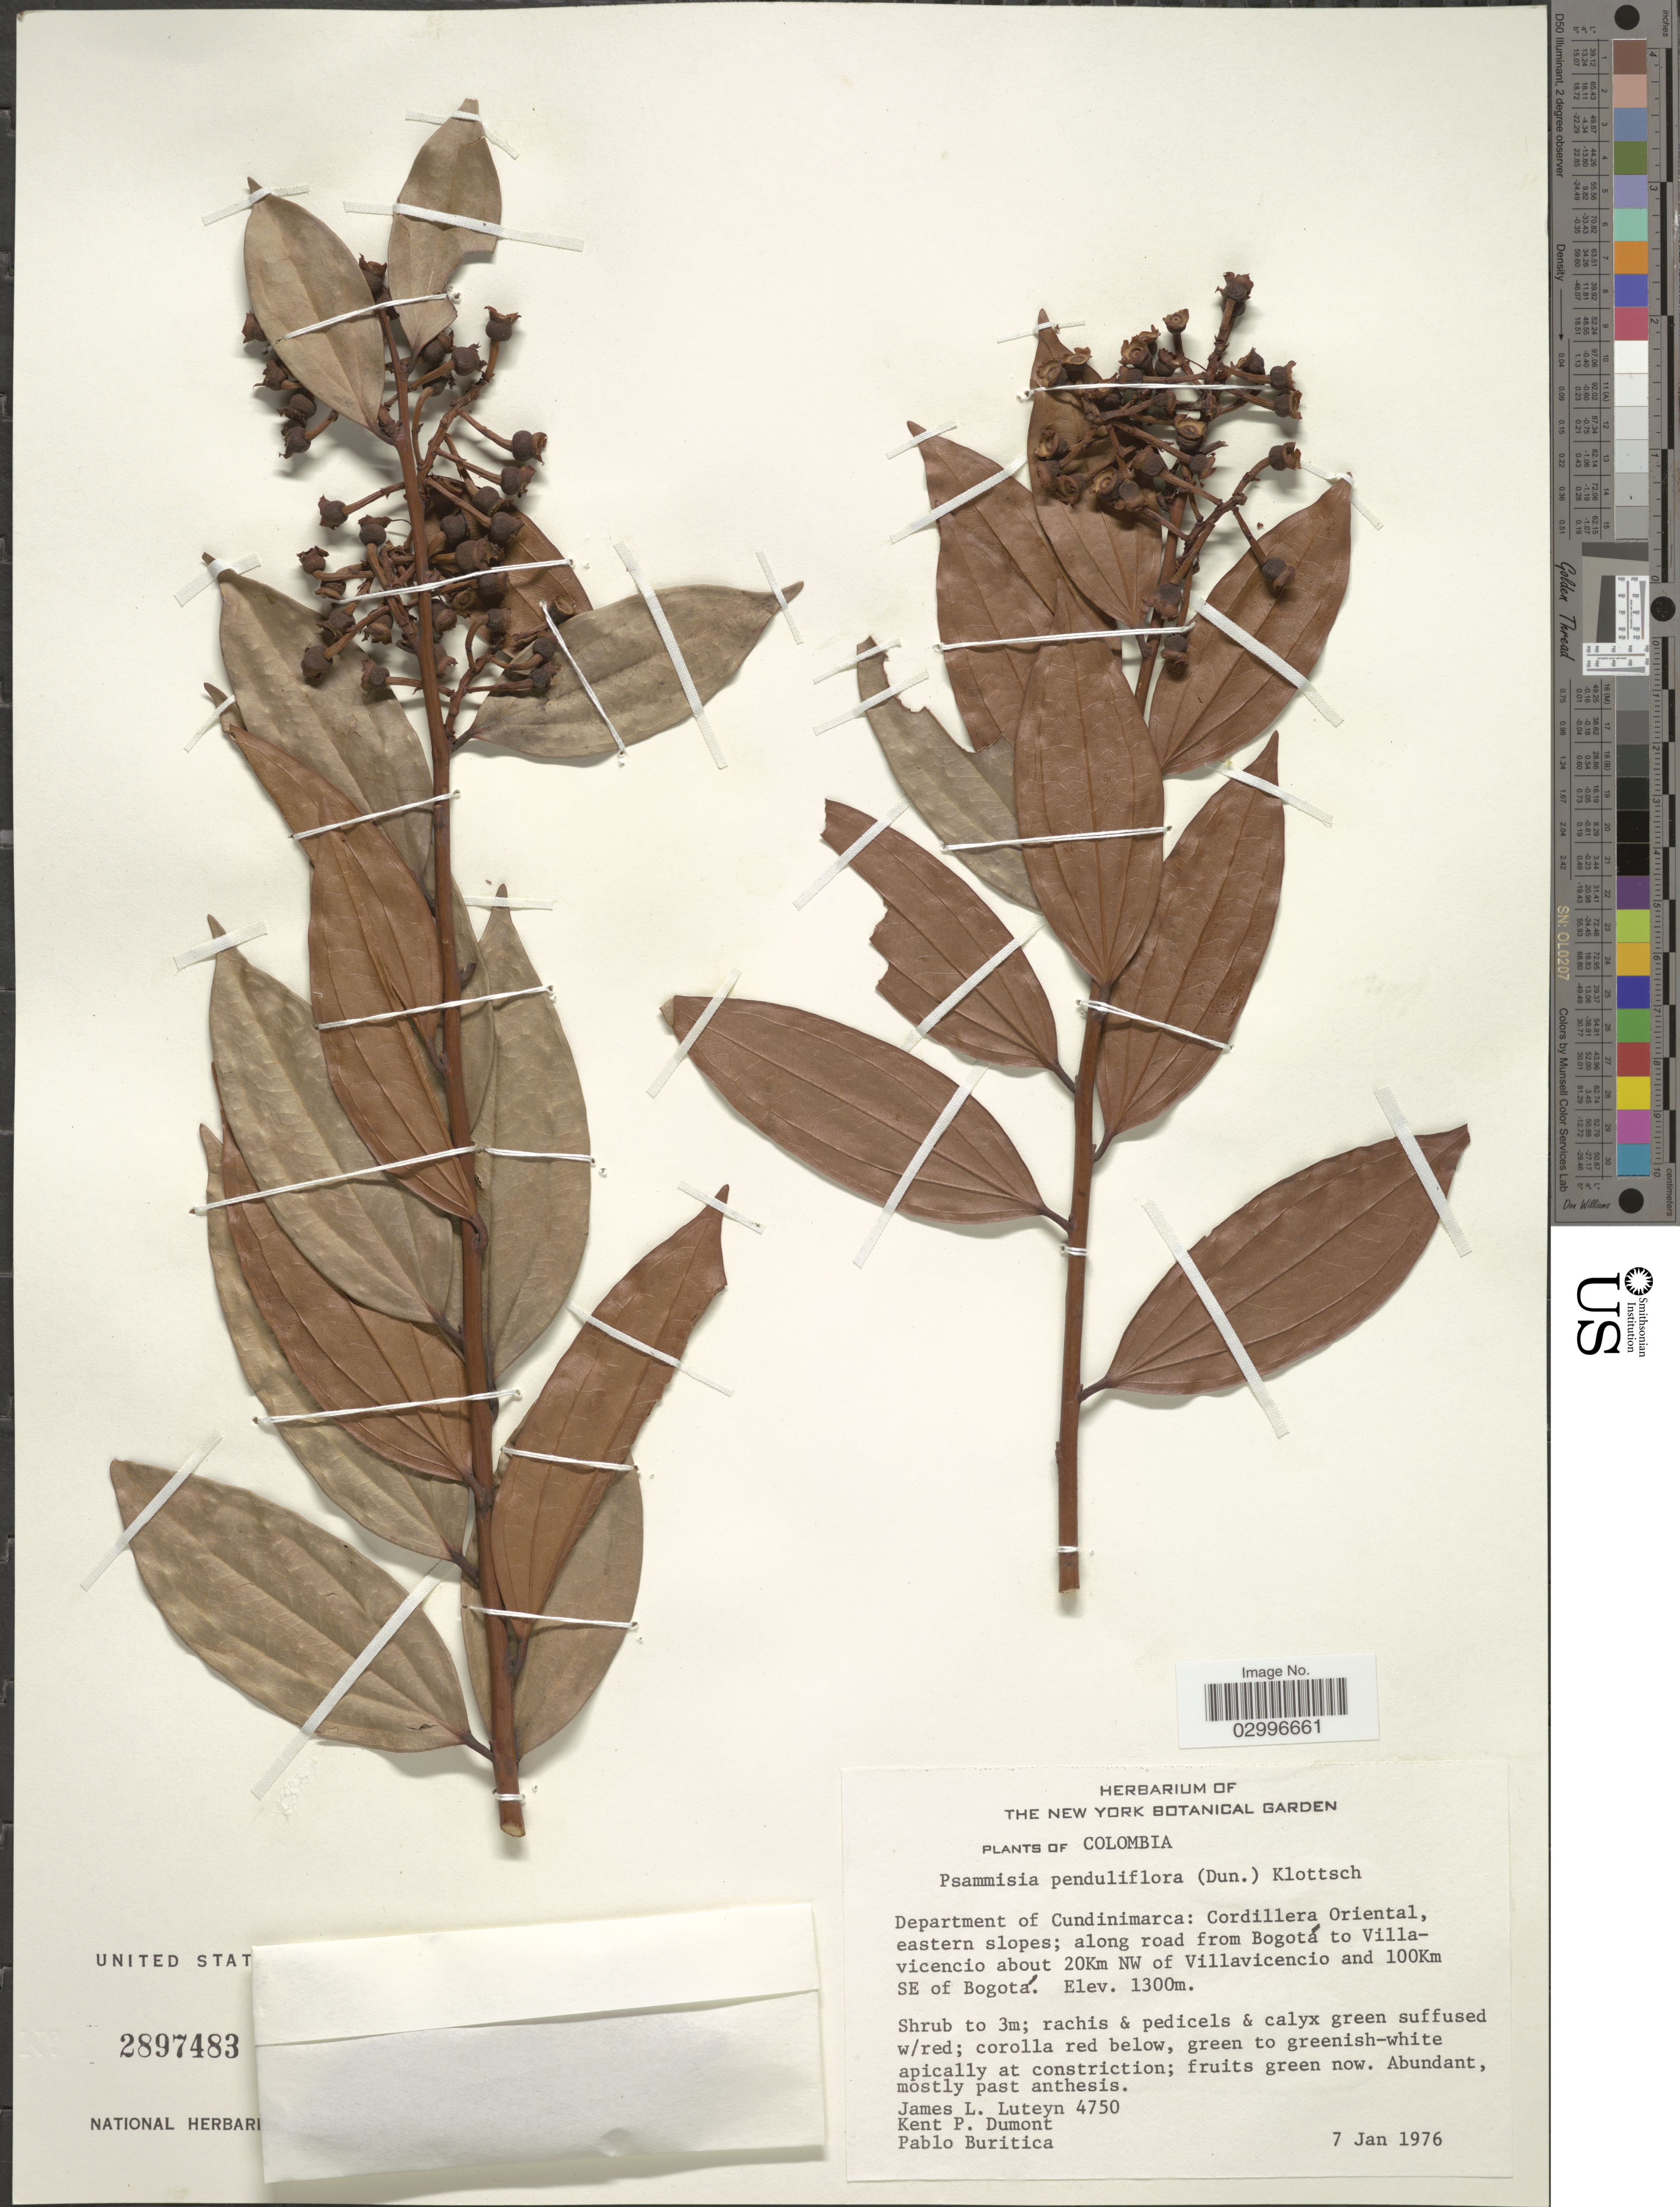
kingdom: Plantae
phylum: Tracheophyta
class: Magnoliopsida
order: Ericales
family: Ericaceae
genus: Psammisia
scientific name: Psammisia penduliflora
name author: (Dunal) Klotzsch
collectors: J. Luteyn, K. P. Dumont & P. Buritica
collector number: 4750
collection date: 1976-01-07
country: Colombia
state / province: Cundinamarca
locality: Department of Cundinamarca: Cordillera Oriental, eastern slopes; along road from Bogotá to Villavicencio about 20Km NW of Villavicencio and 100Km SE of Bogotá.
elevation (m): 1300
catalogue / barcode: US 2897483